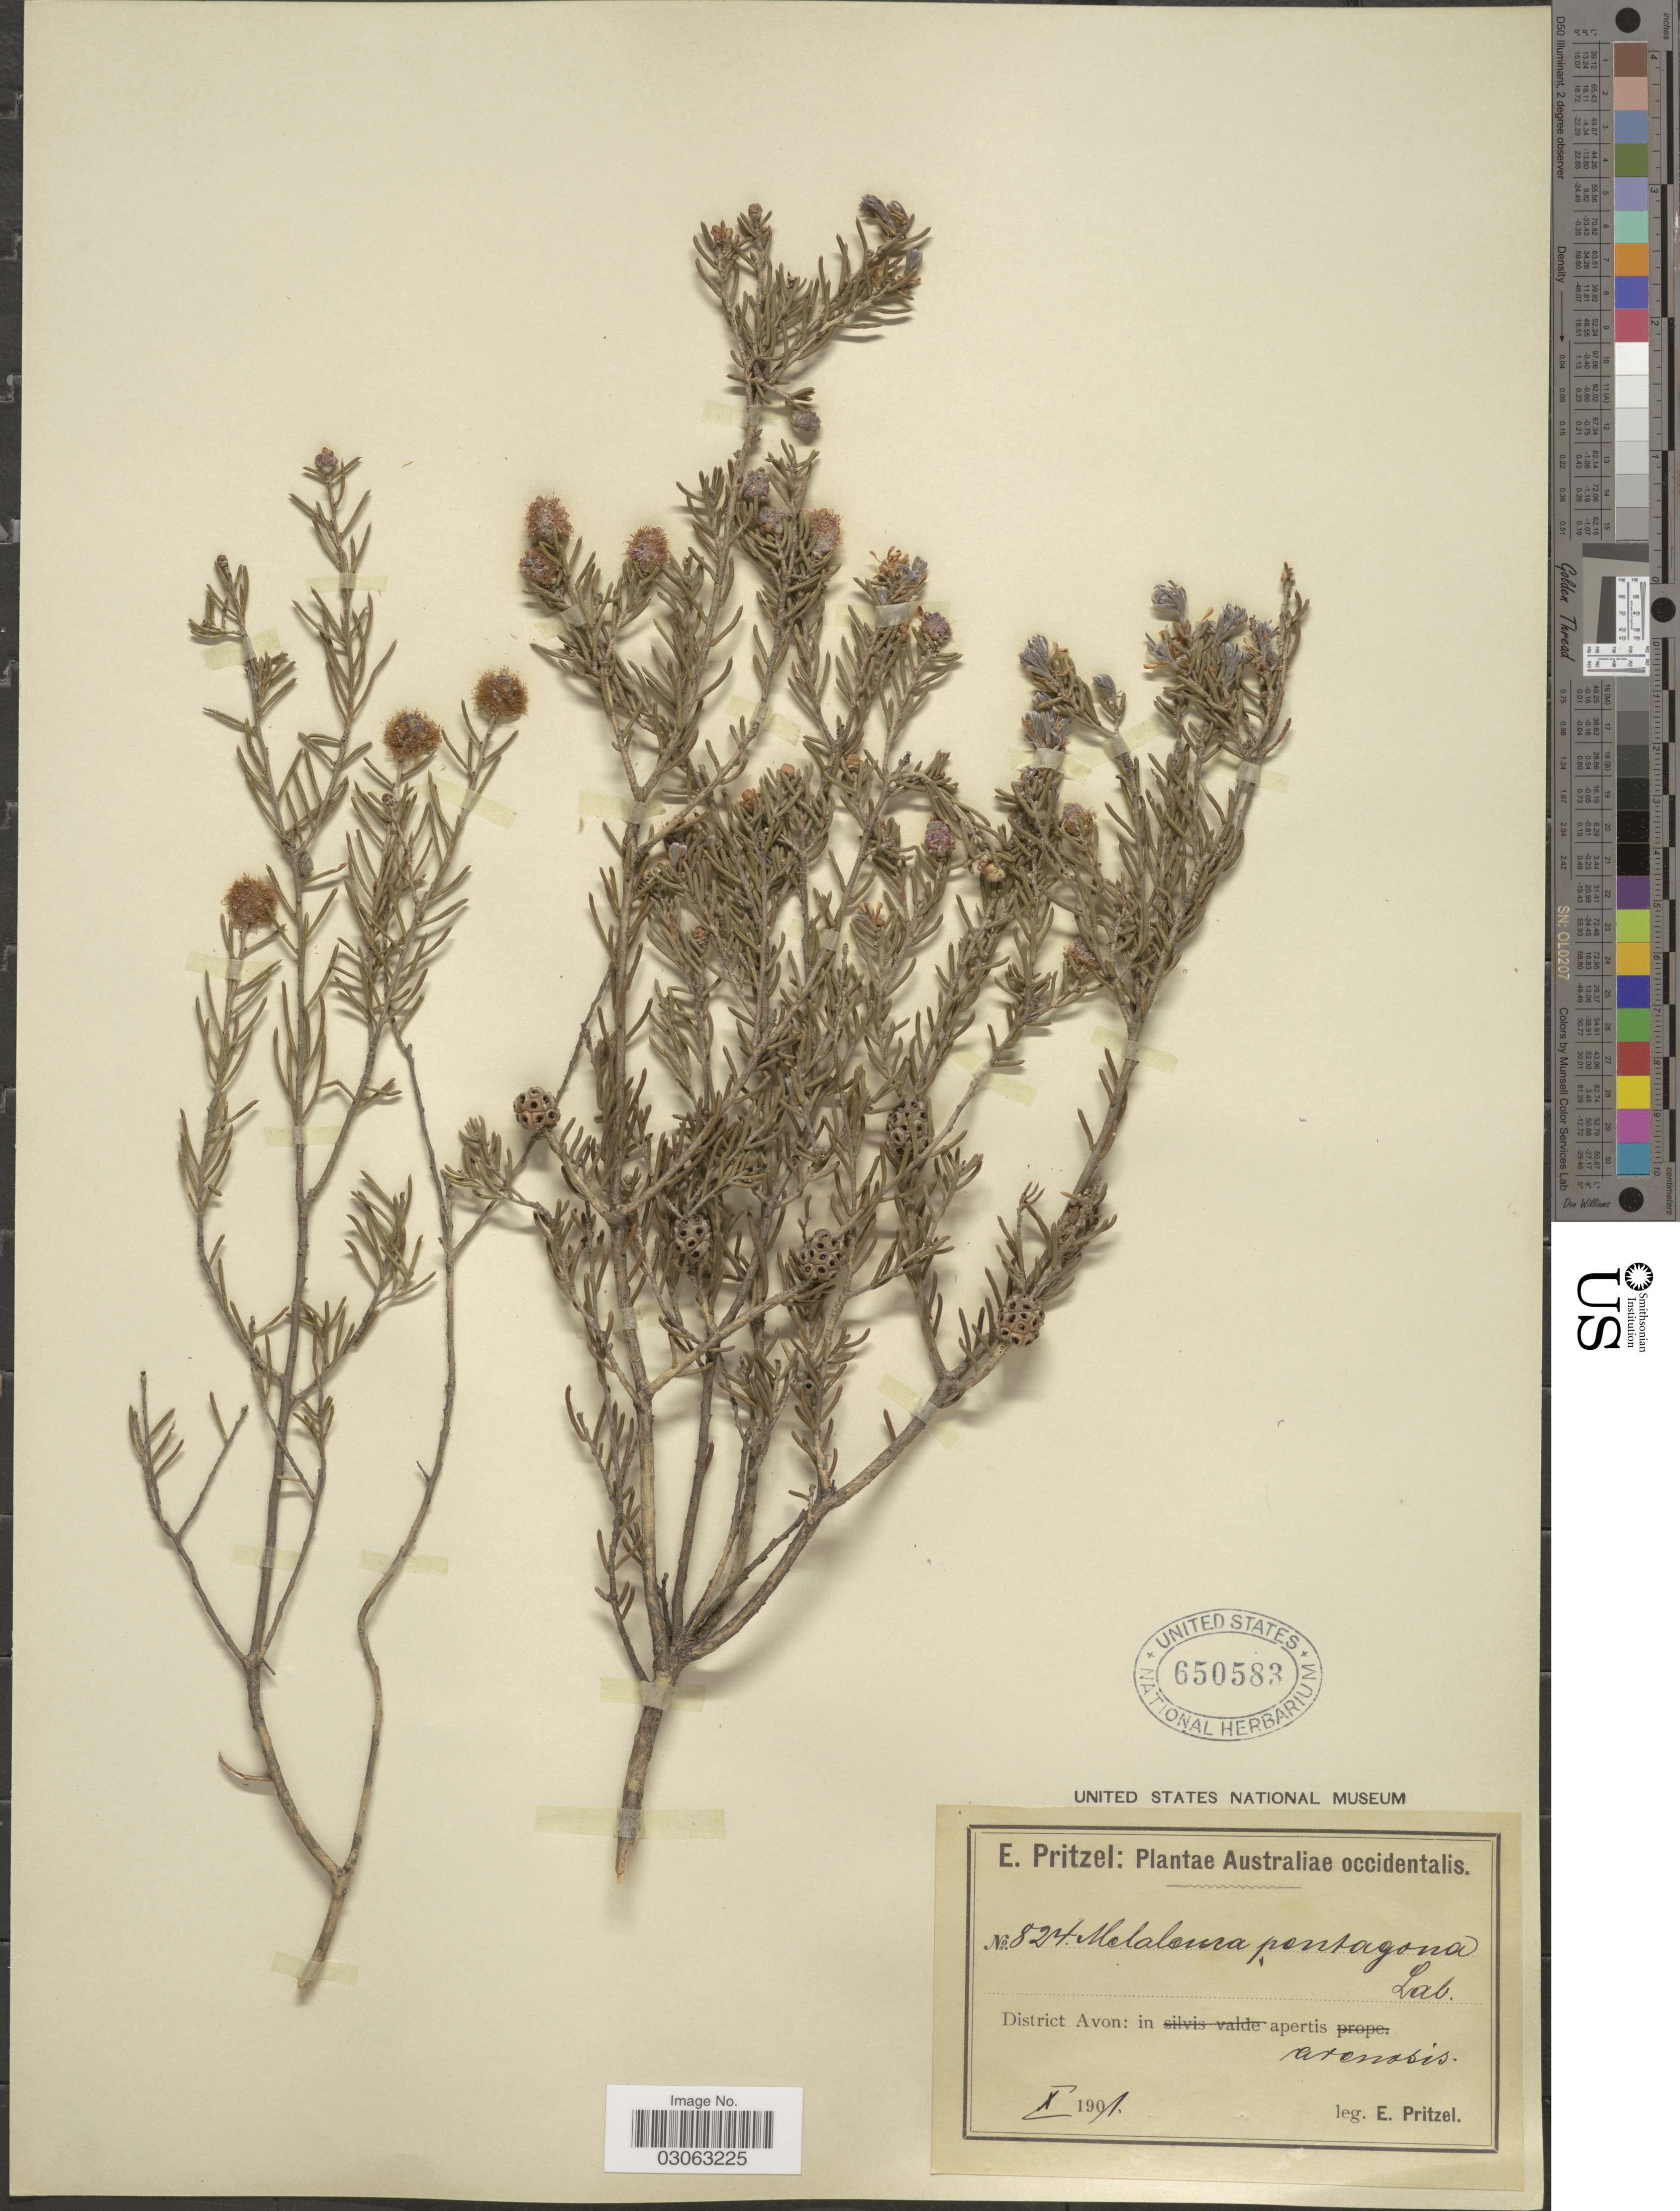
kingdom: Plantae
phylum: Tracheophyta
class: Magnoliopsida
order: Myrtales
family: Myrtaceae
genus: Melaleuca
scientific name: Melaleuca pentagona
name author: Labill.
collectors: E. G. Pritzel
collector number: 824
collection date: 1901-10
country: Australia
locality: Australiae occidentalis. District Avon: in apertis arenosis.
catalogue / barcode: US 650583